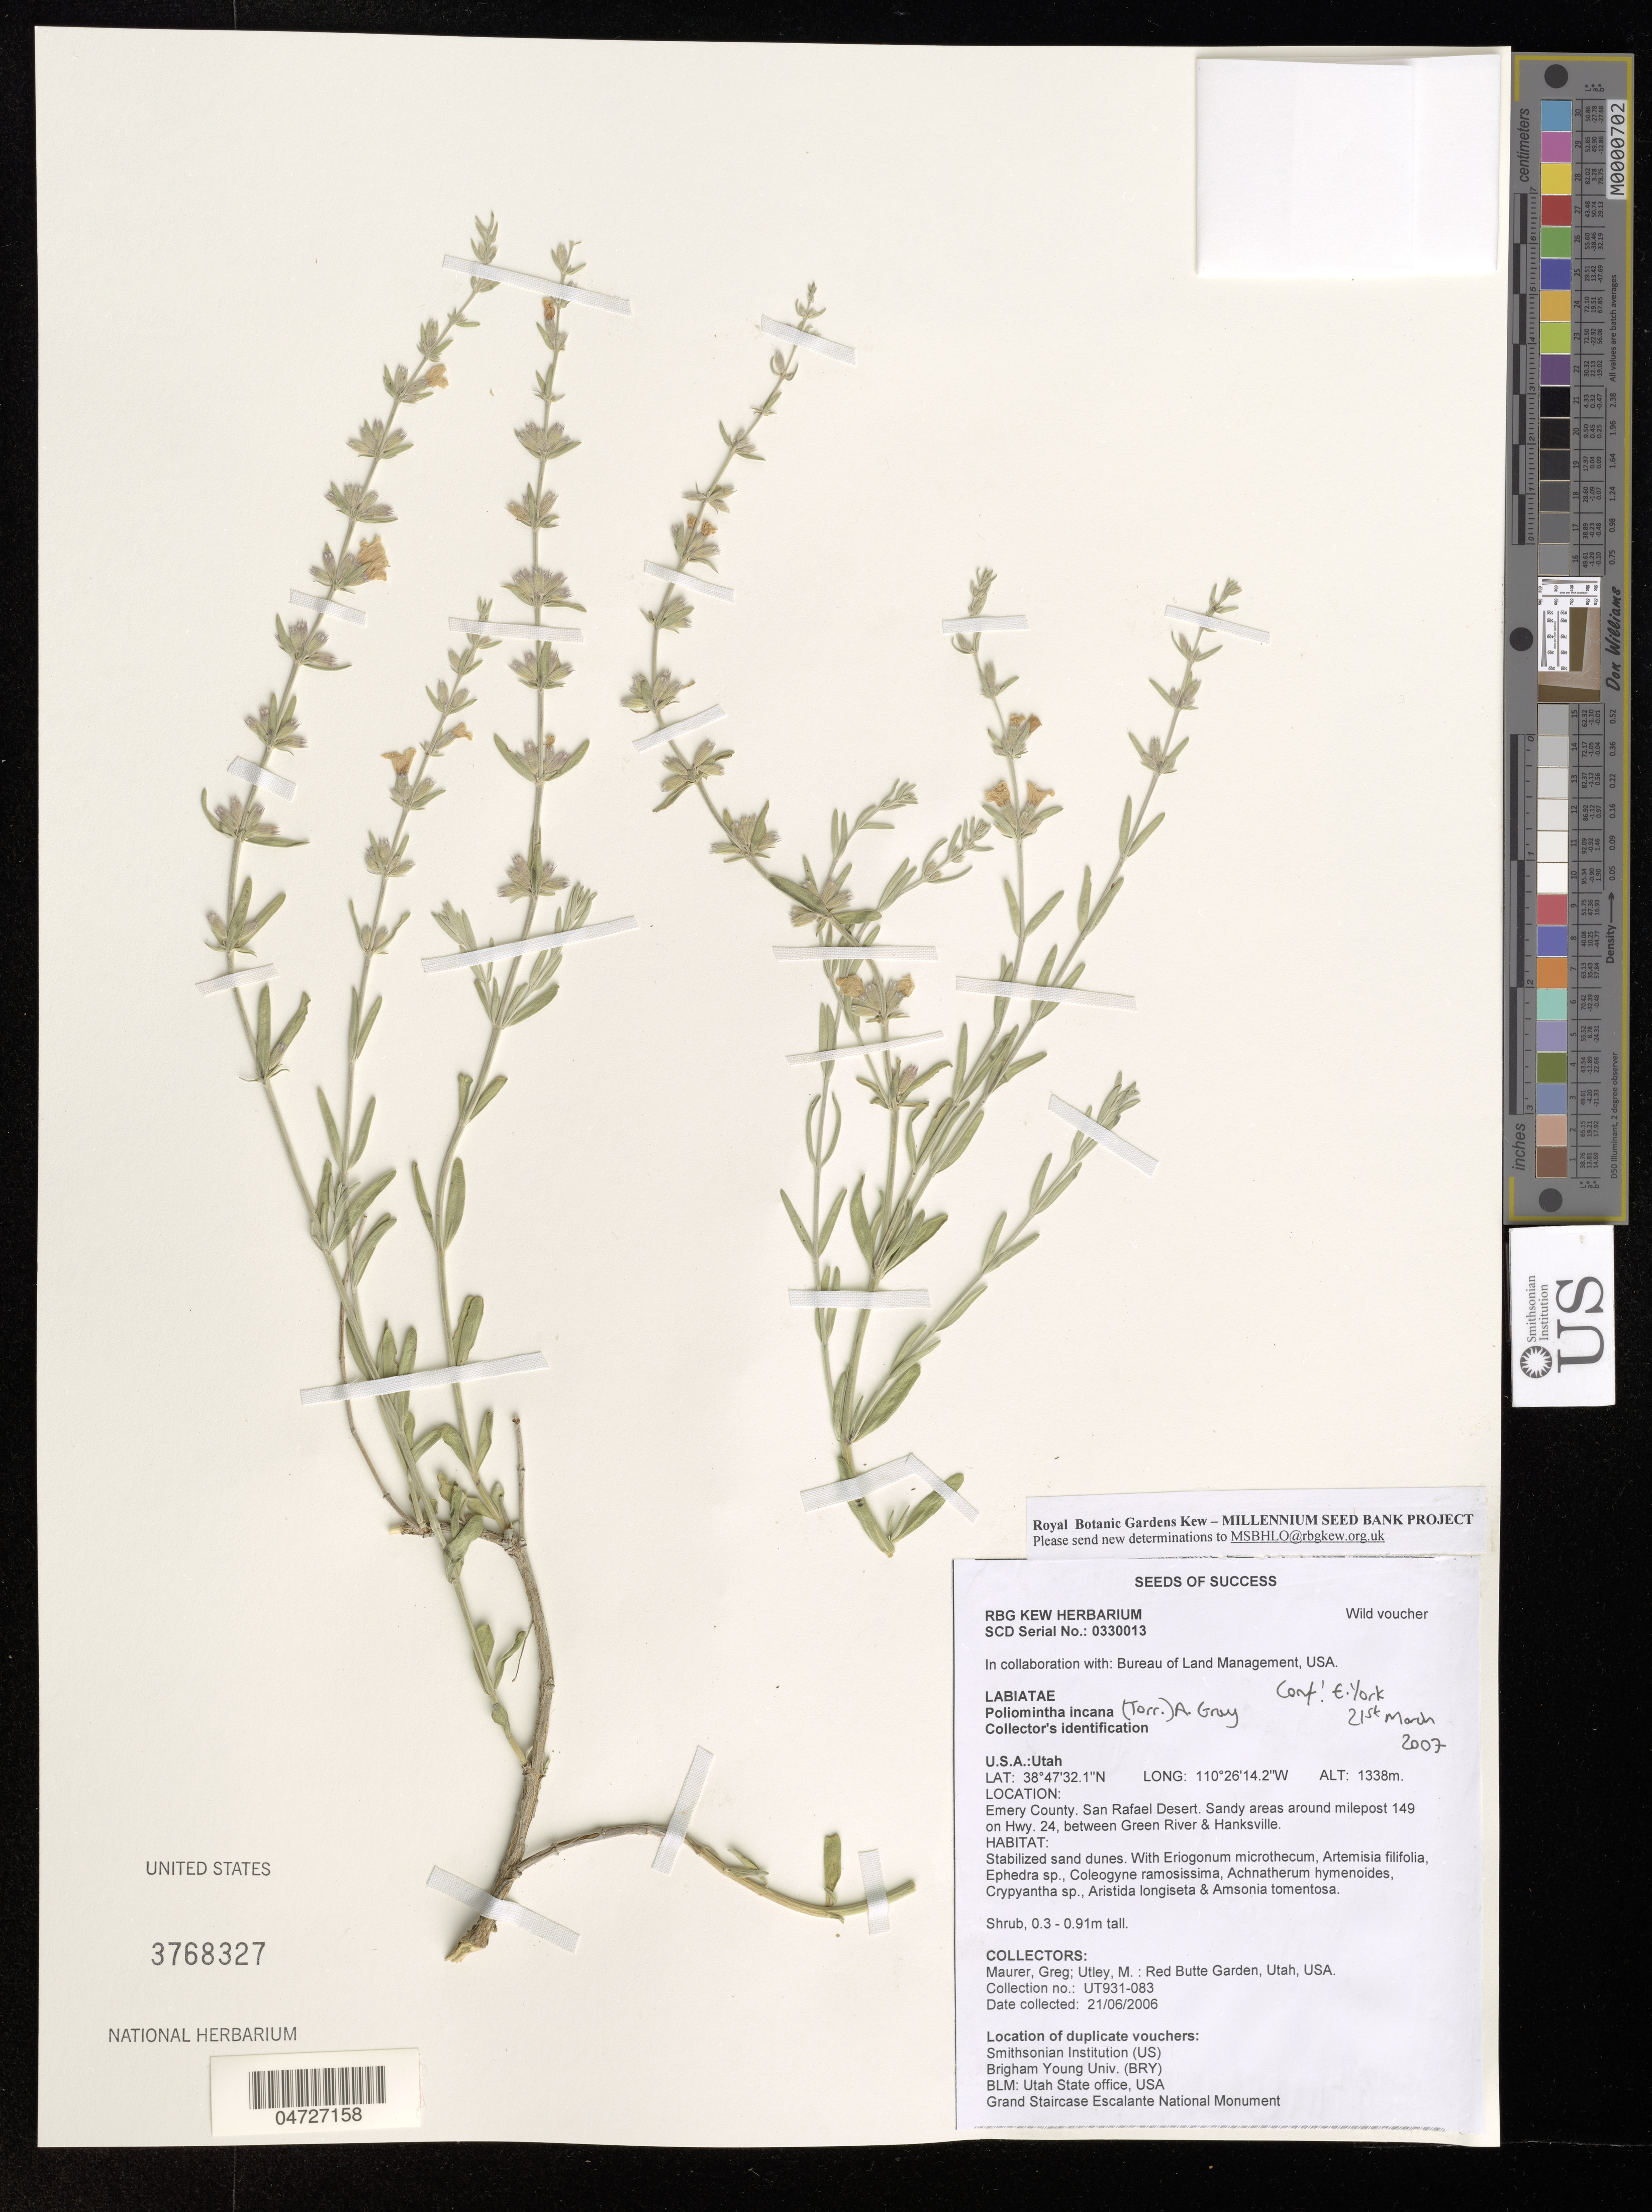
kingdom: Plantae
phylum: Tracheophyta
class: Magnoliopsida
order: Lamiales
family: Lamiaceae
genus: Poliomintha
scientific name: Poliomintha incana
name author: (Torr.) A. Gray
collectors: G. Maurer & M. Utley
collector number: UT931-083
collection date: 2006-06-21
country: United States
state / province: Utah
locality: Emery County. San Rafael Desert. Sandy areas around milepost 149 on Hwy. 24, between Green River & Hanksville.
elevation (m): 1338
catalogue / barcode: US 3768327